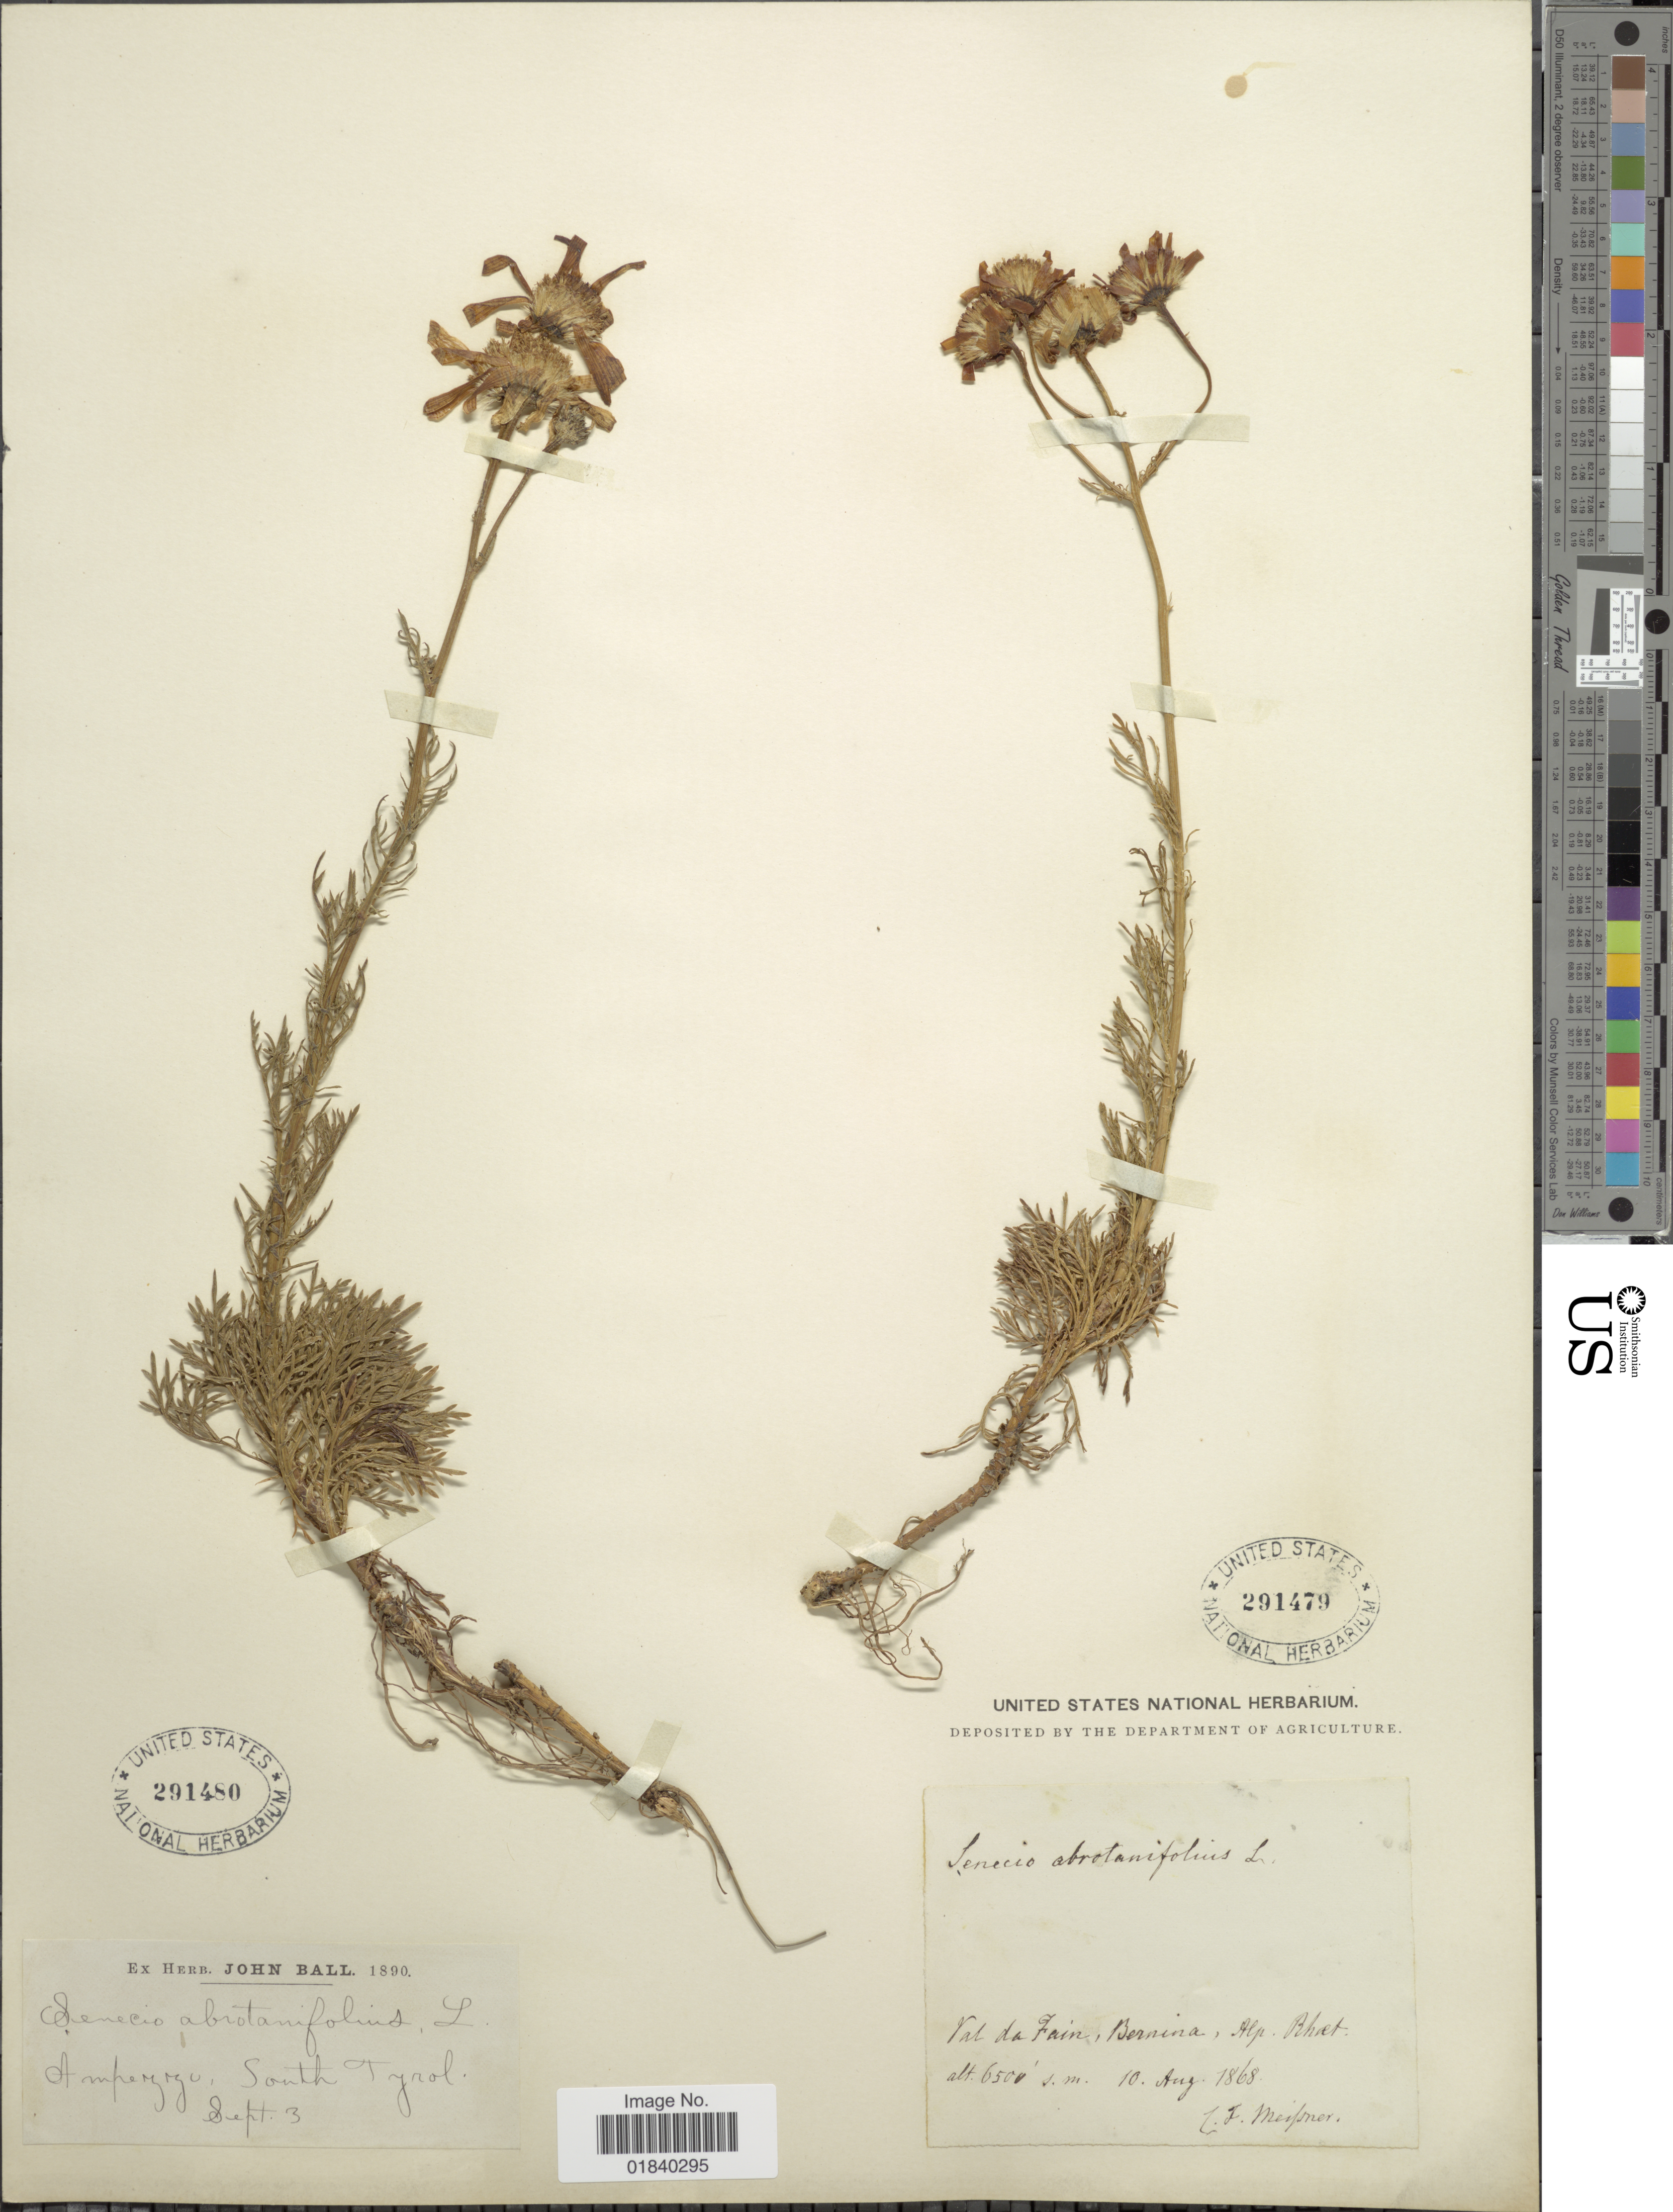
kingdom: Plantae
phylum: Tracheophyta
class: Magnoliopsida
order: Asterales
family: Asteraceae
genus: Jacobaea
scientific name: Jacobaea abrotanifolia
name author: (L.) Moench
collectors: ex herb. John Ball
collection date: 1890-09-03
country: Italy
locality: Ampezzo, South Tyrol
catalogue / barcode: US 291480